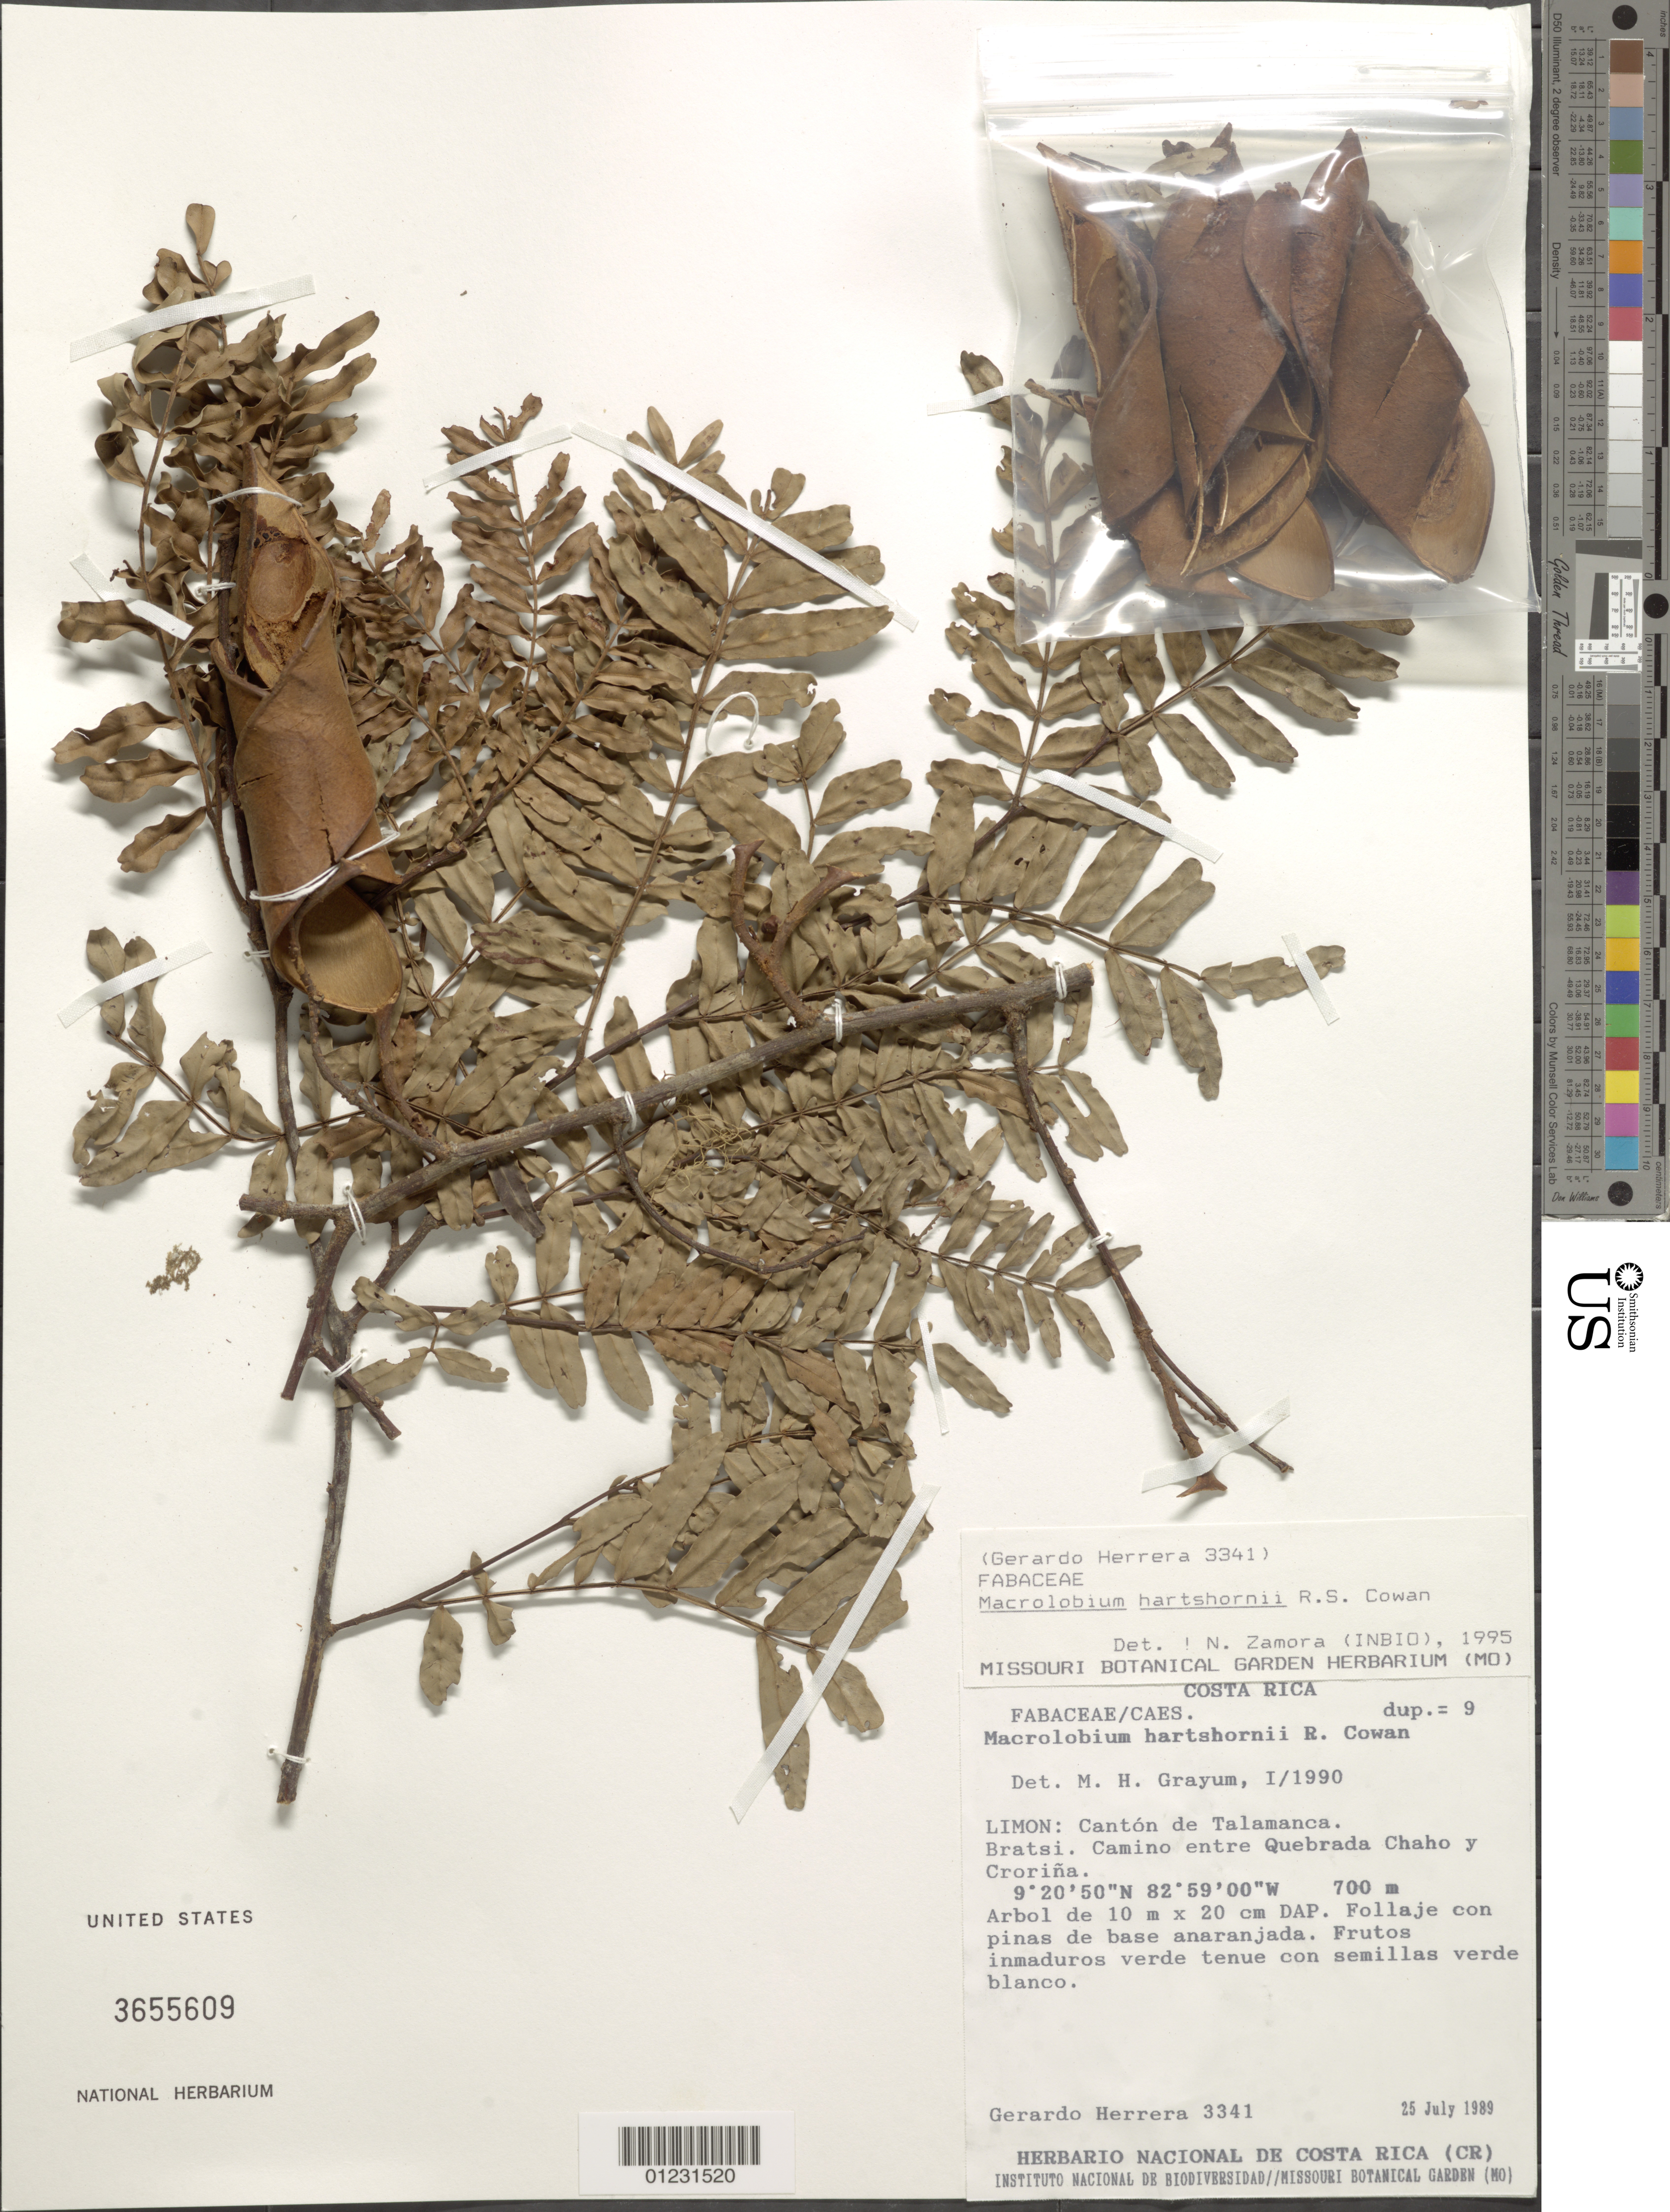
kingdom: Plantae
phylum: Tracheophyta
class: Magnoliopsida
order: Fabales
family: Fabaceae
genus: Macrolobium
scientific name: Macrolobium hartshornii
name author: R.S. Cowan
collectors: G. Herrera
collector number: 3341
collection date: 1989-07-25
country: Costa Rica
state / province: Limón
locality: Cantón de Talamanca, Bratsi. Camino entre Quebrada Chaho y Crorina.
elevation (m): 700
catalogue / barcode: US 3655609